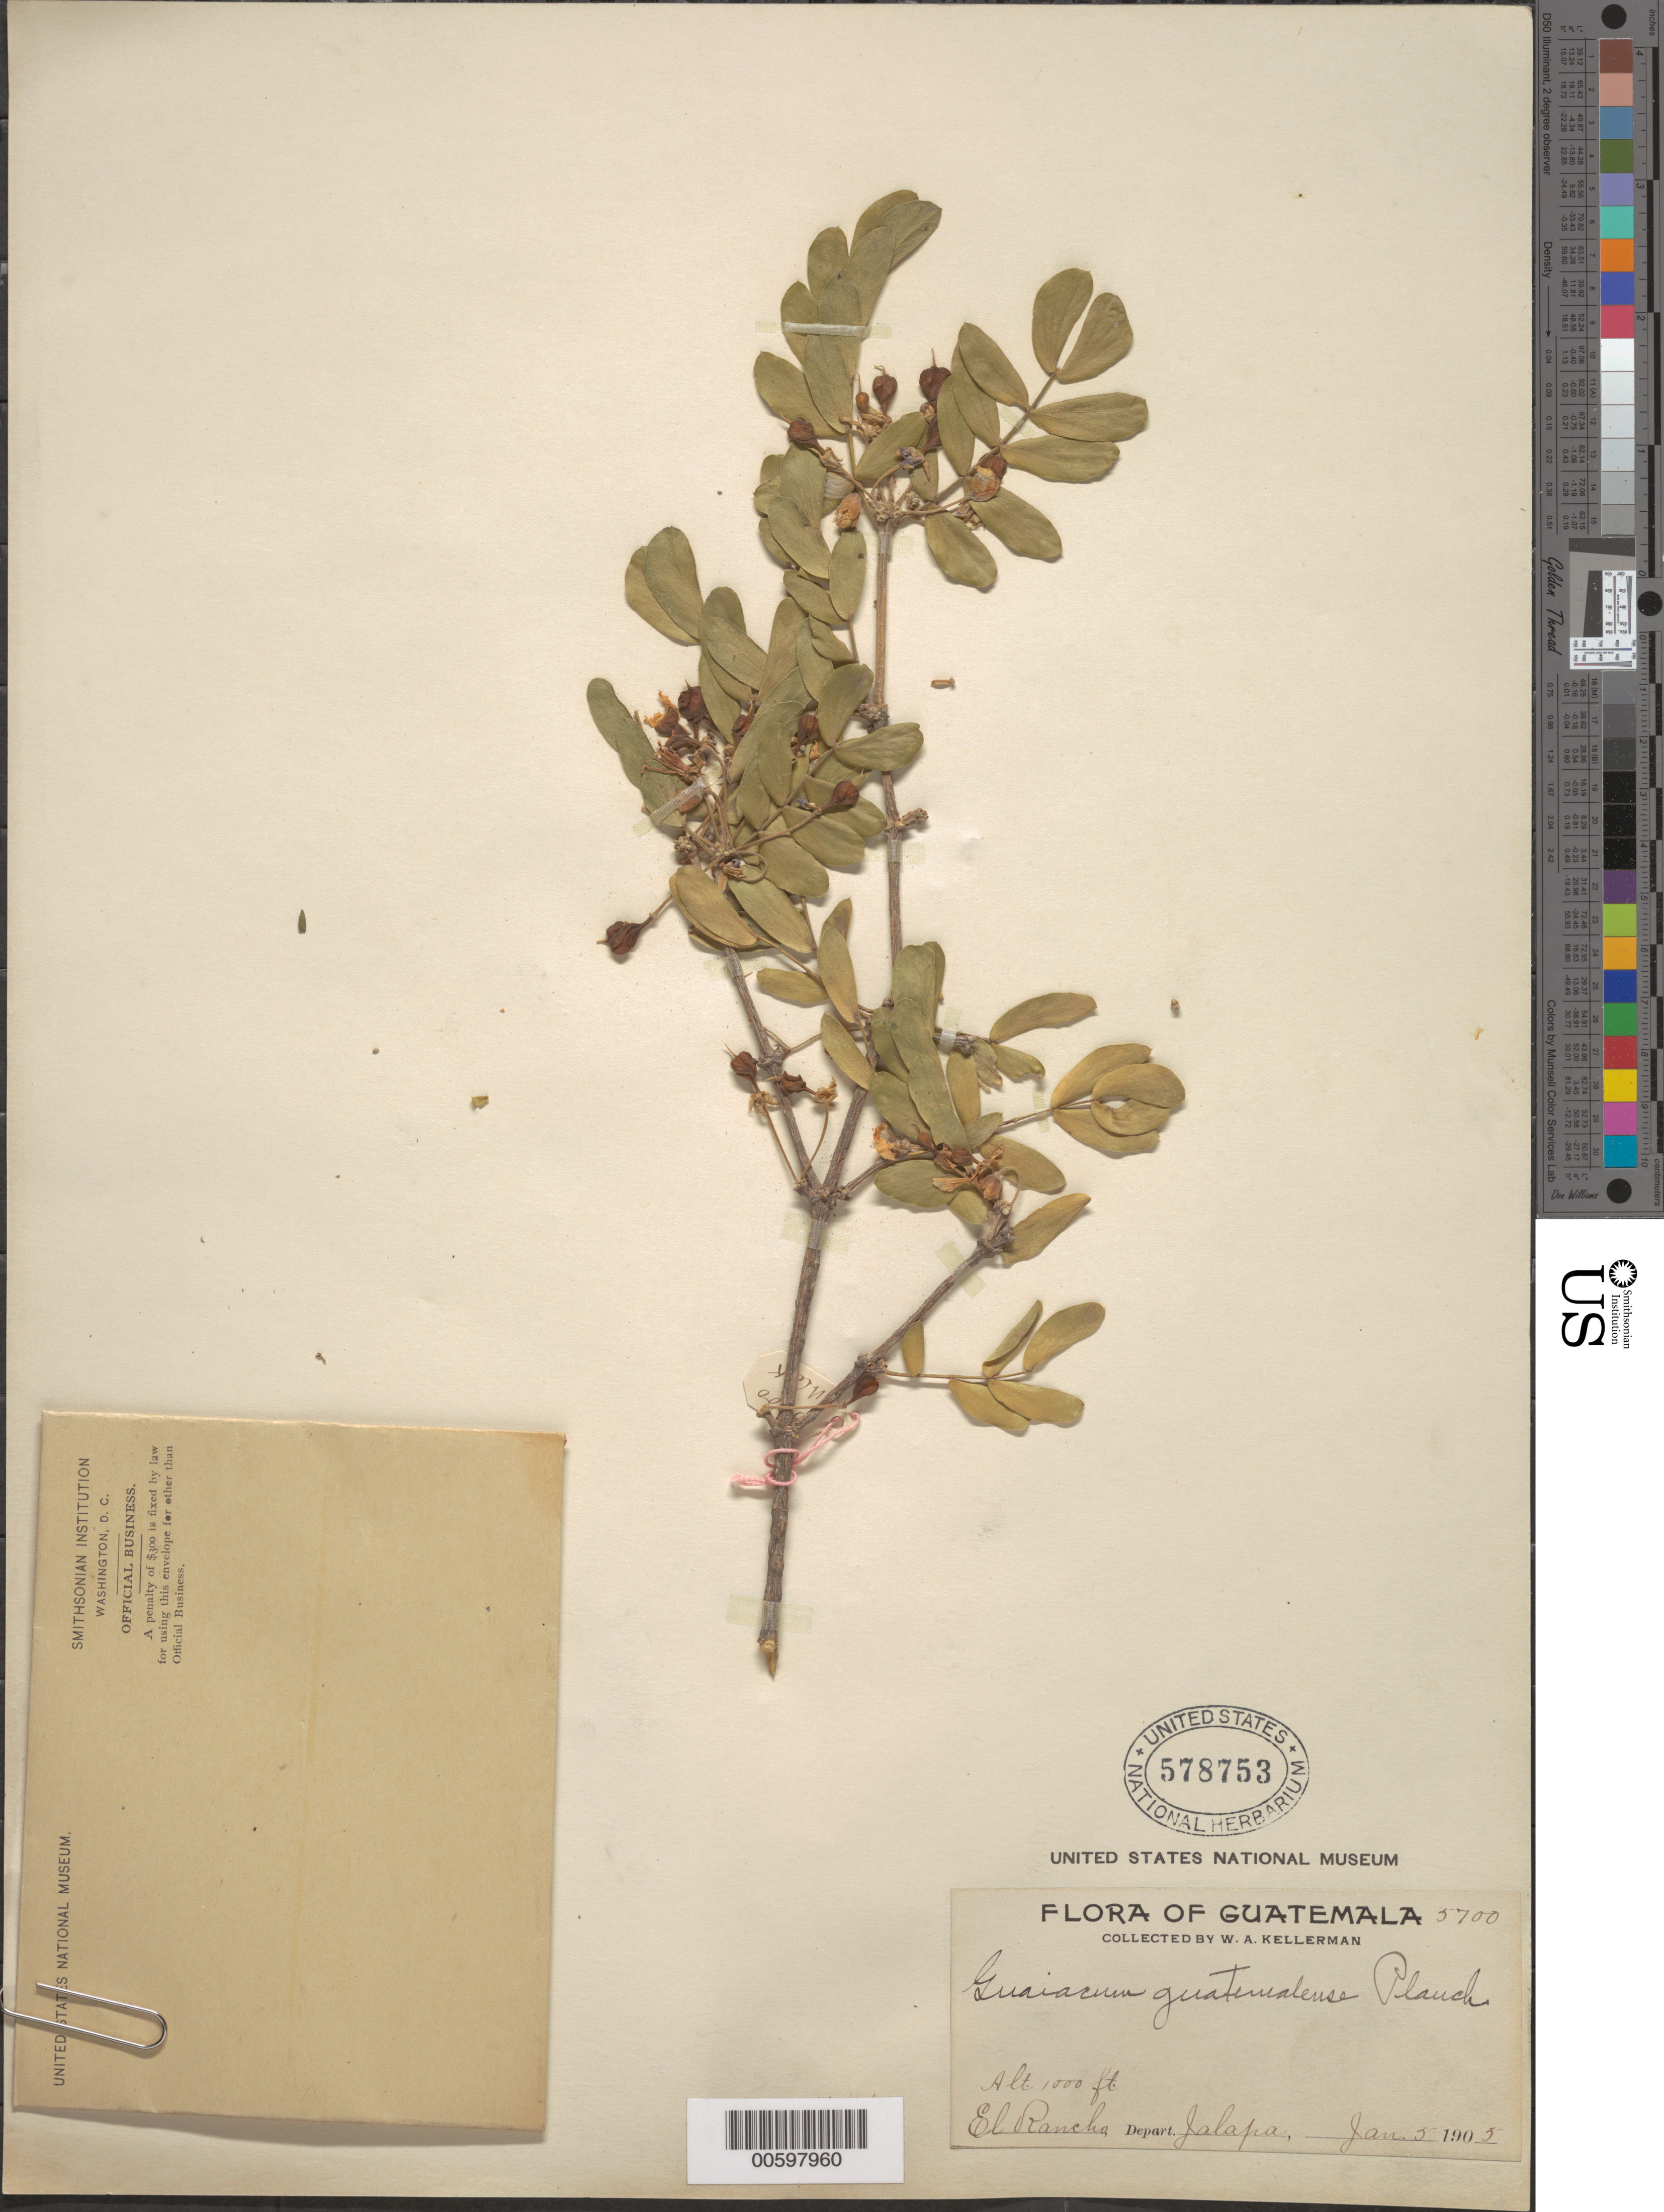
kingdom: Plantae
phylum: Tracheophyta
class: Magnoliopsida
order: Zygophyllales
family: Zygophyllaceae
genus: Guaiacum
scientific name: Guaiacum sanctum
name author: L.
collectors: W. A. Kellerman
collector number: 5700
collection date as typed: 05 Jan 1905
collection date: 1905-01-05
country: Guatemala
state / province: Jalapa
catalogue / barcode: US 578753